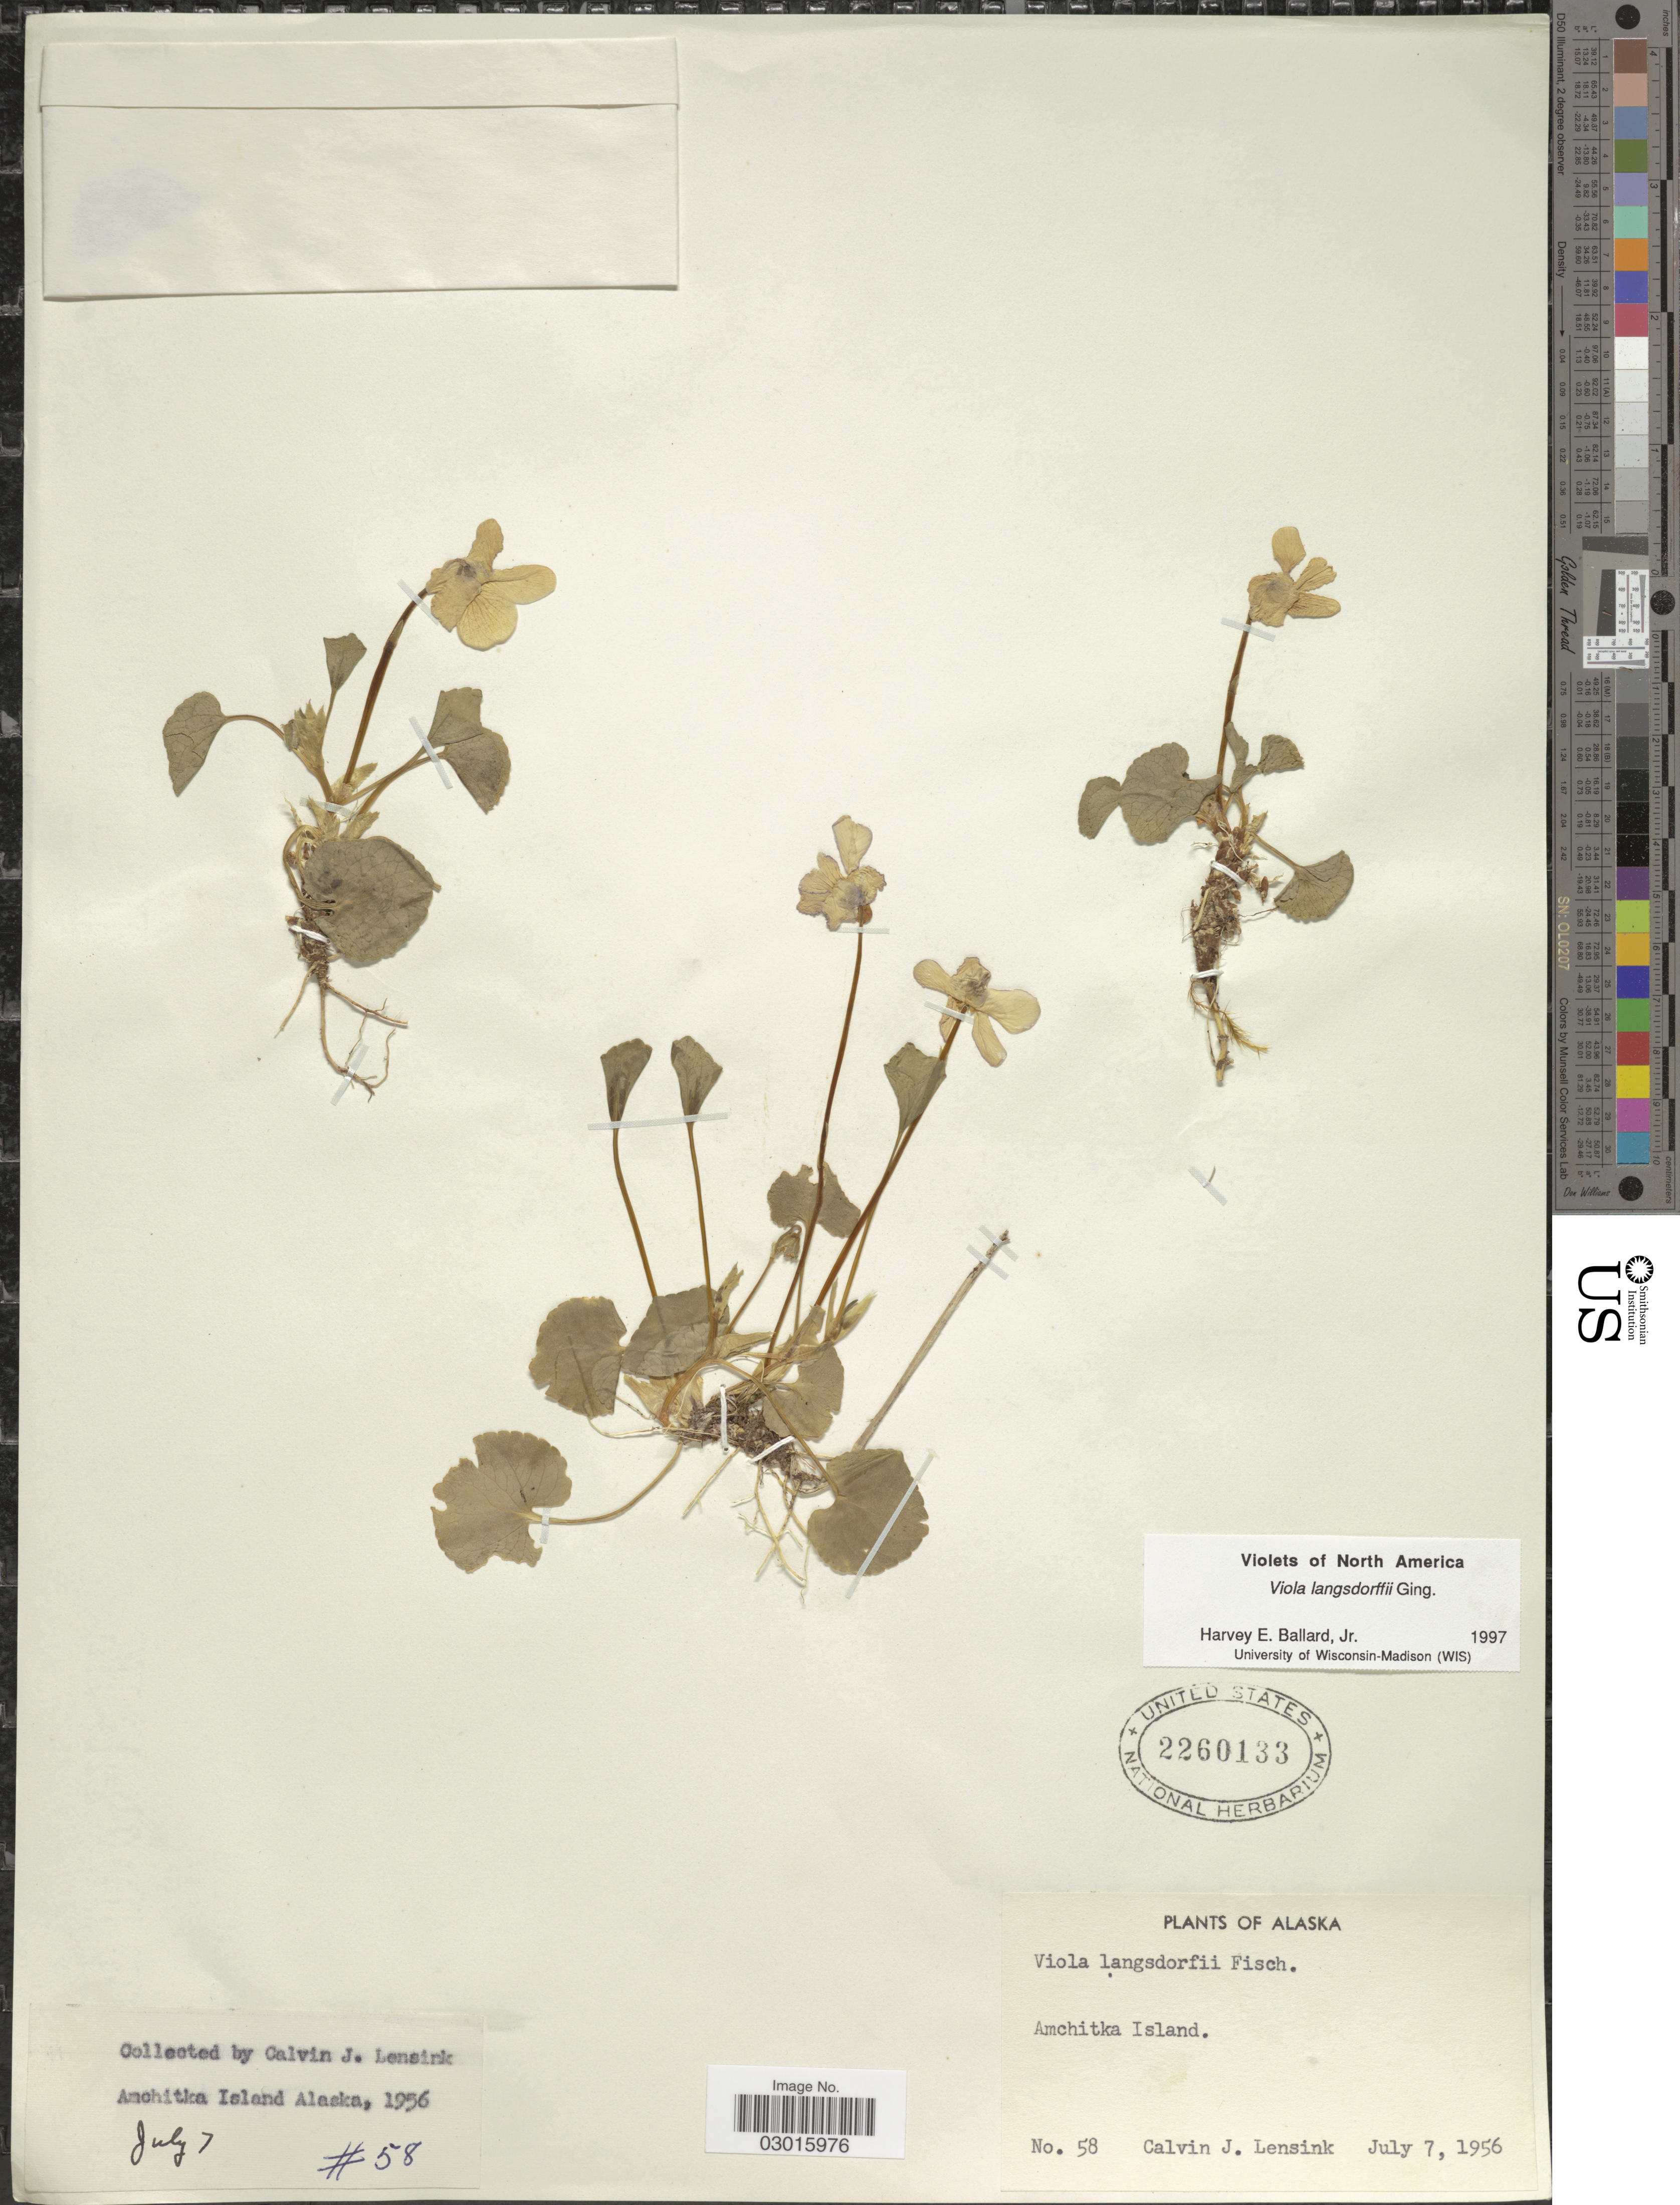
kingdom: Plantae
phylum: Tracheophyta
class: Magnoliopsida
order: Malpighiales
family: Violaceae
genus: Viola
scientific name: Viola langsdorffii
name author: Fisch. ex Ging.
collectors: C. Lensink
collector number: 58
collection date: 1956-07-07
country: United States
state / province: Alaska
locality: Amchitka Island.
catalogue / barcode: US 2260133